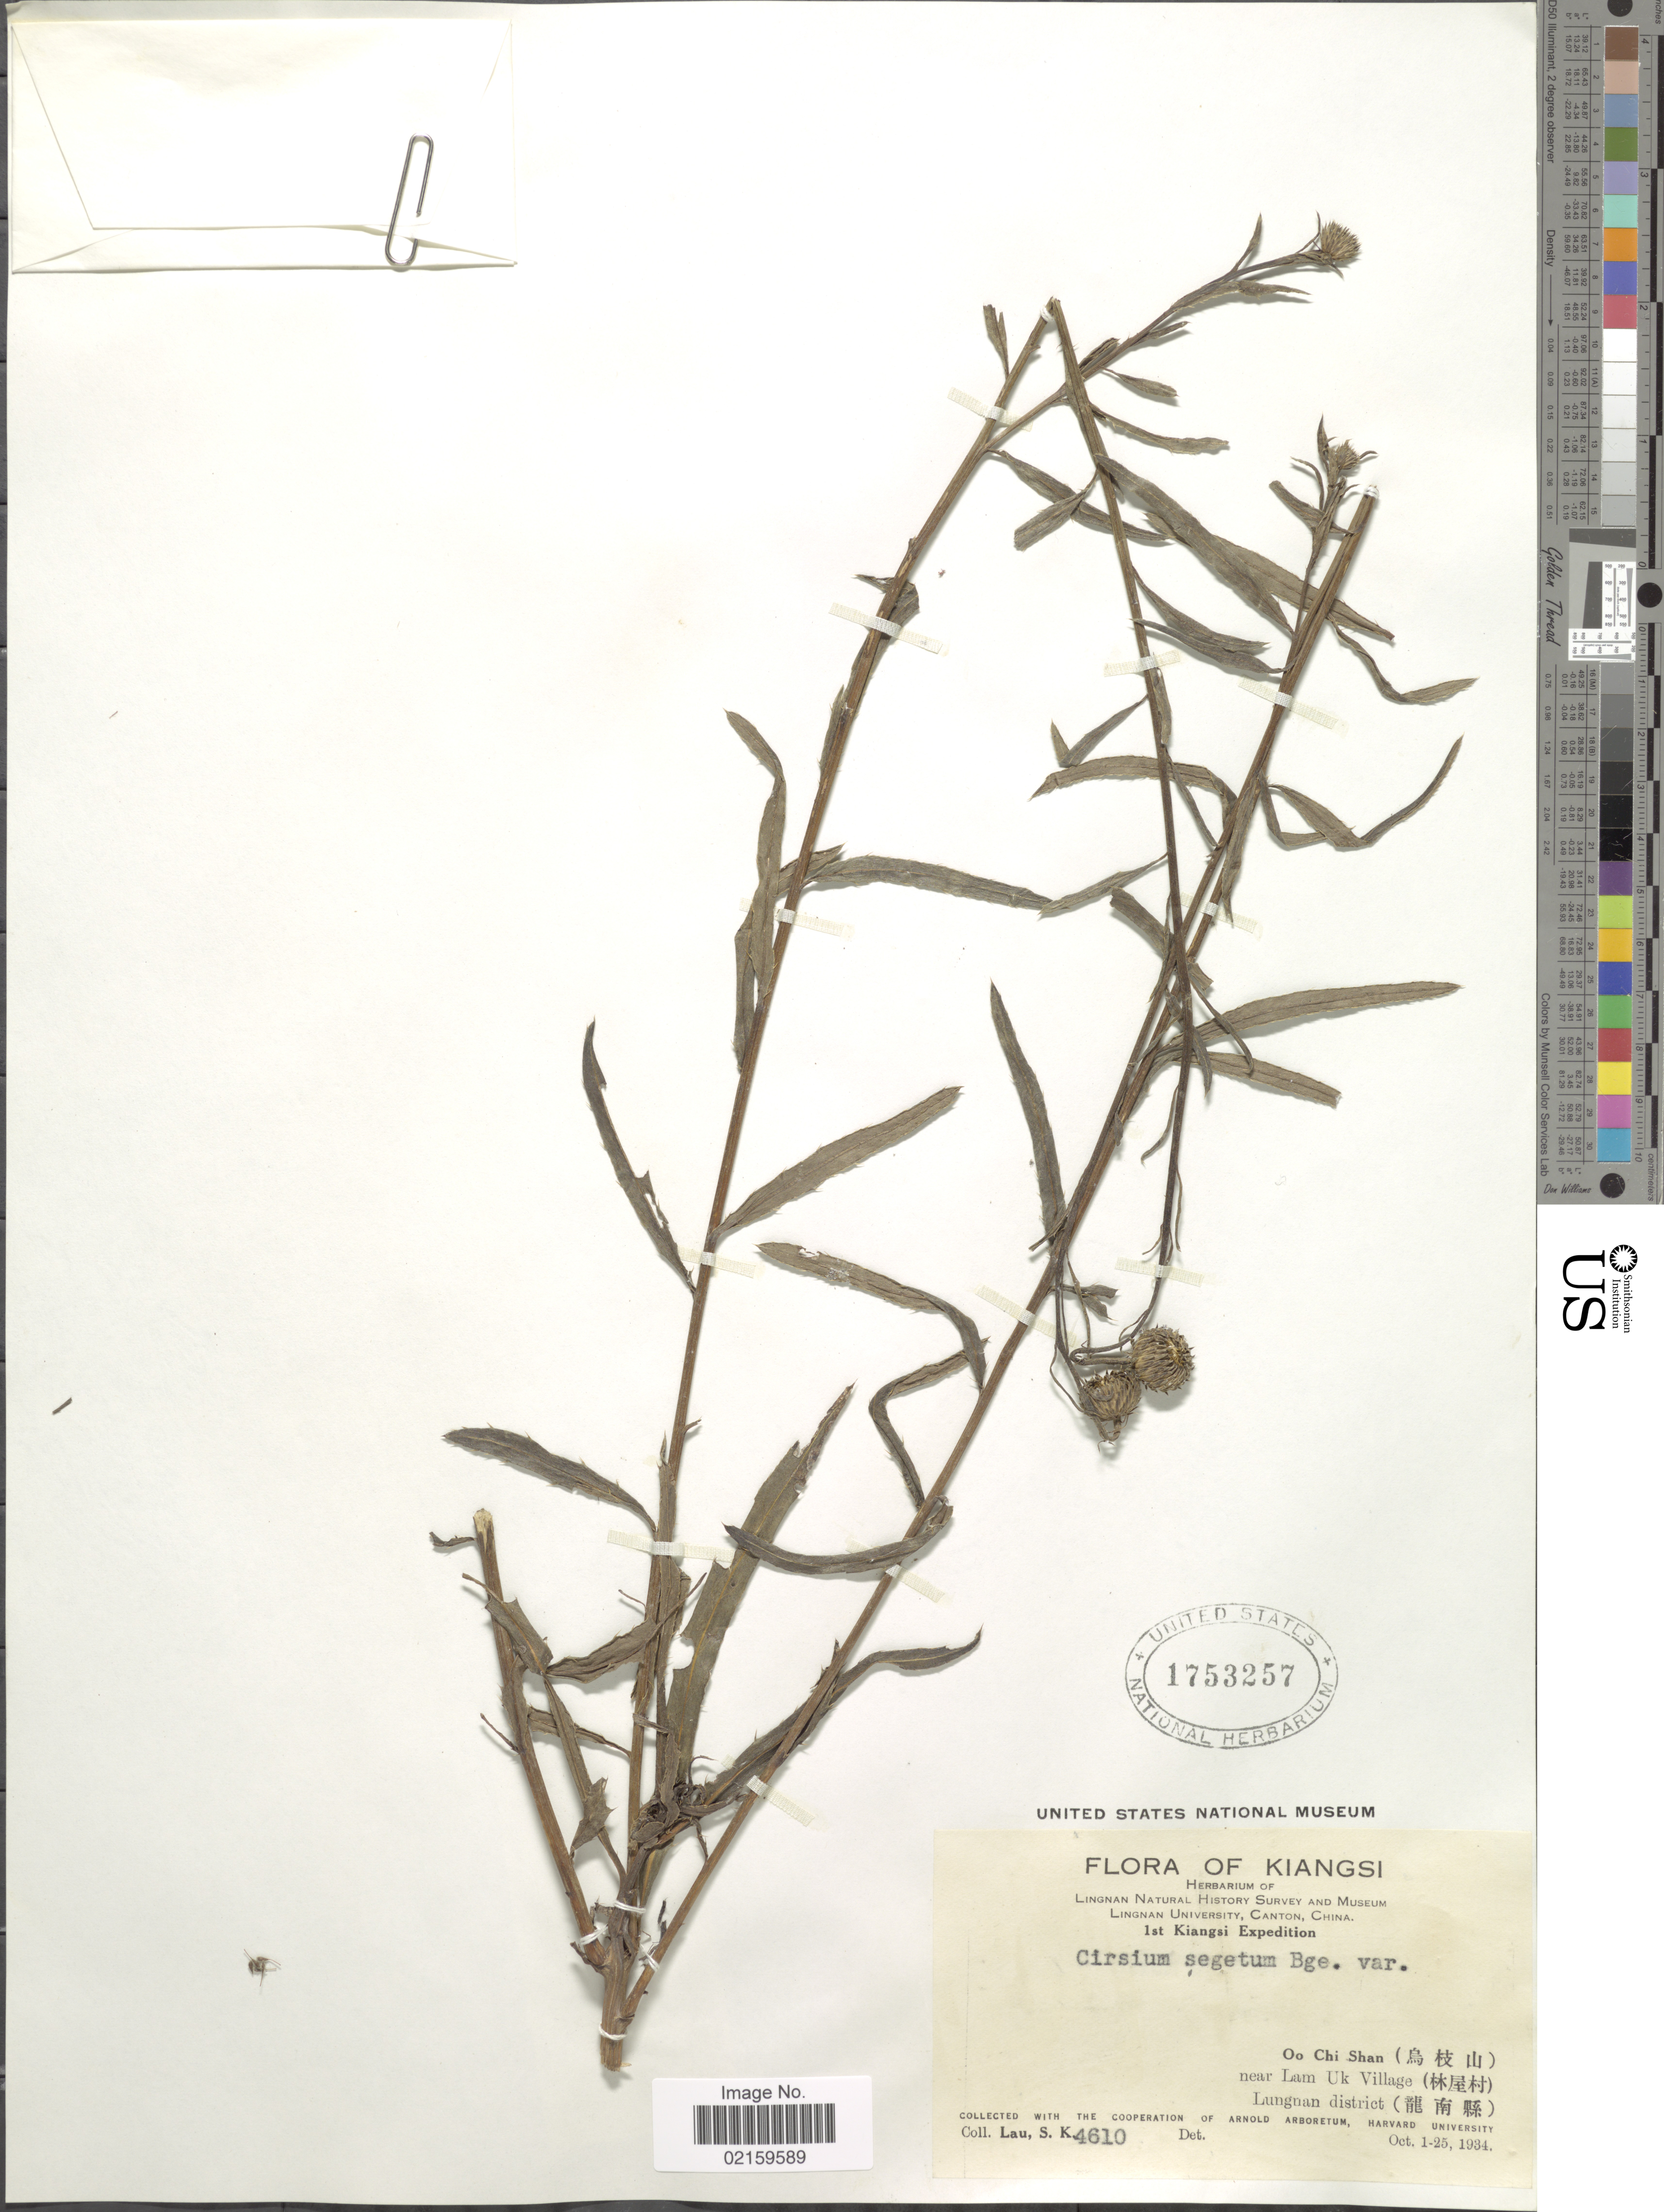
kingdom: Plantae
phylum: Tracheophyta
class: Magnoliopsida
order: Asterales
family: Asteraceae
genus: Breea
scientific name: Breea segeta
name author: (Bunge) Kitam.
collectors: S. K. Lau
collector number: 4610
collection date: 1934-10-01/1934-10-25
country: China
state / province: Jiangxi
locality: Kiangsi. Oo Chi Shan. near Lam Uk Village Lungnan district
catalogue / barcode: US 1753257